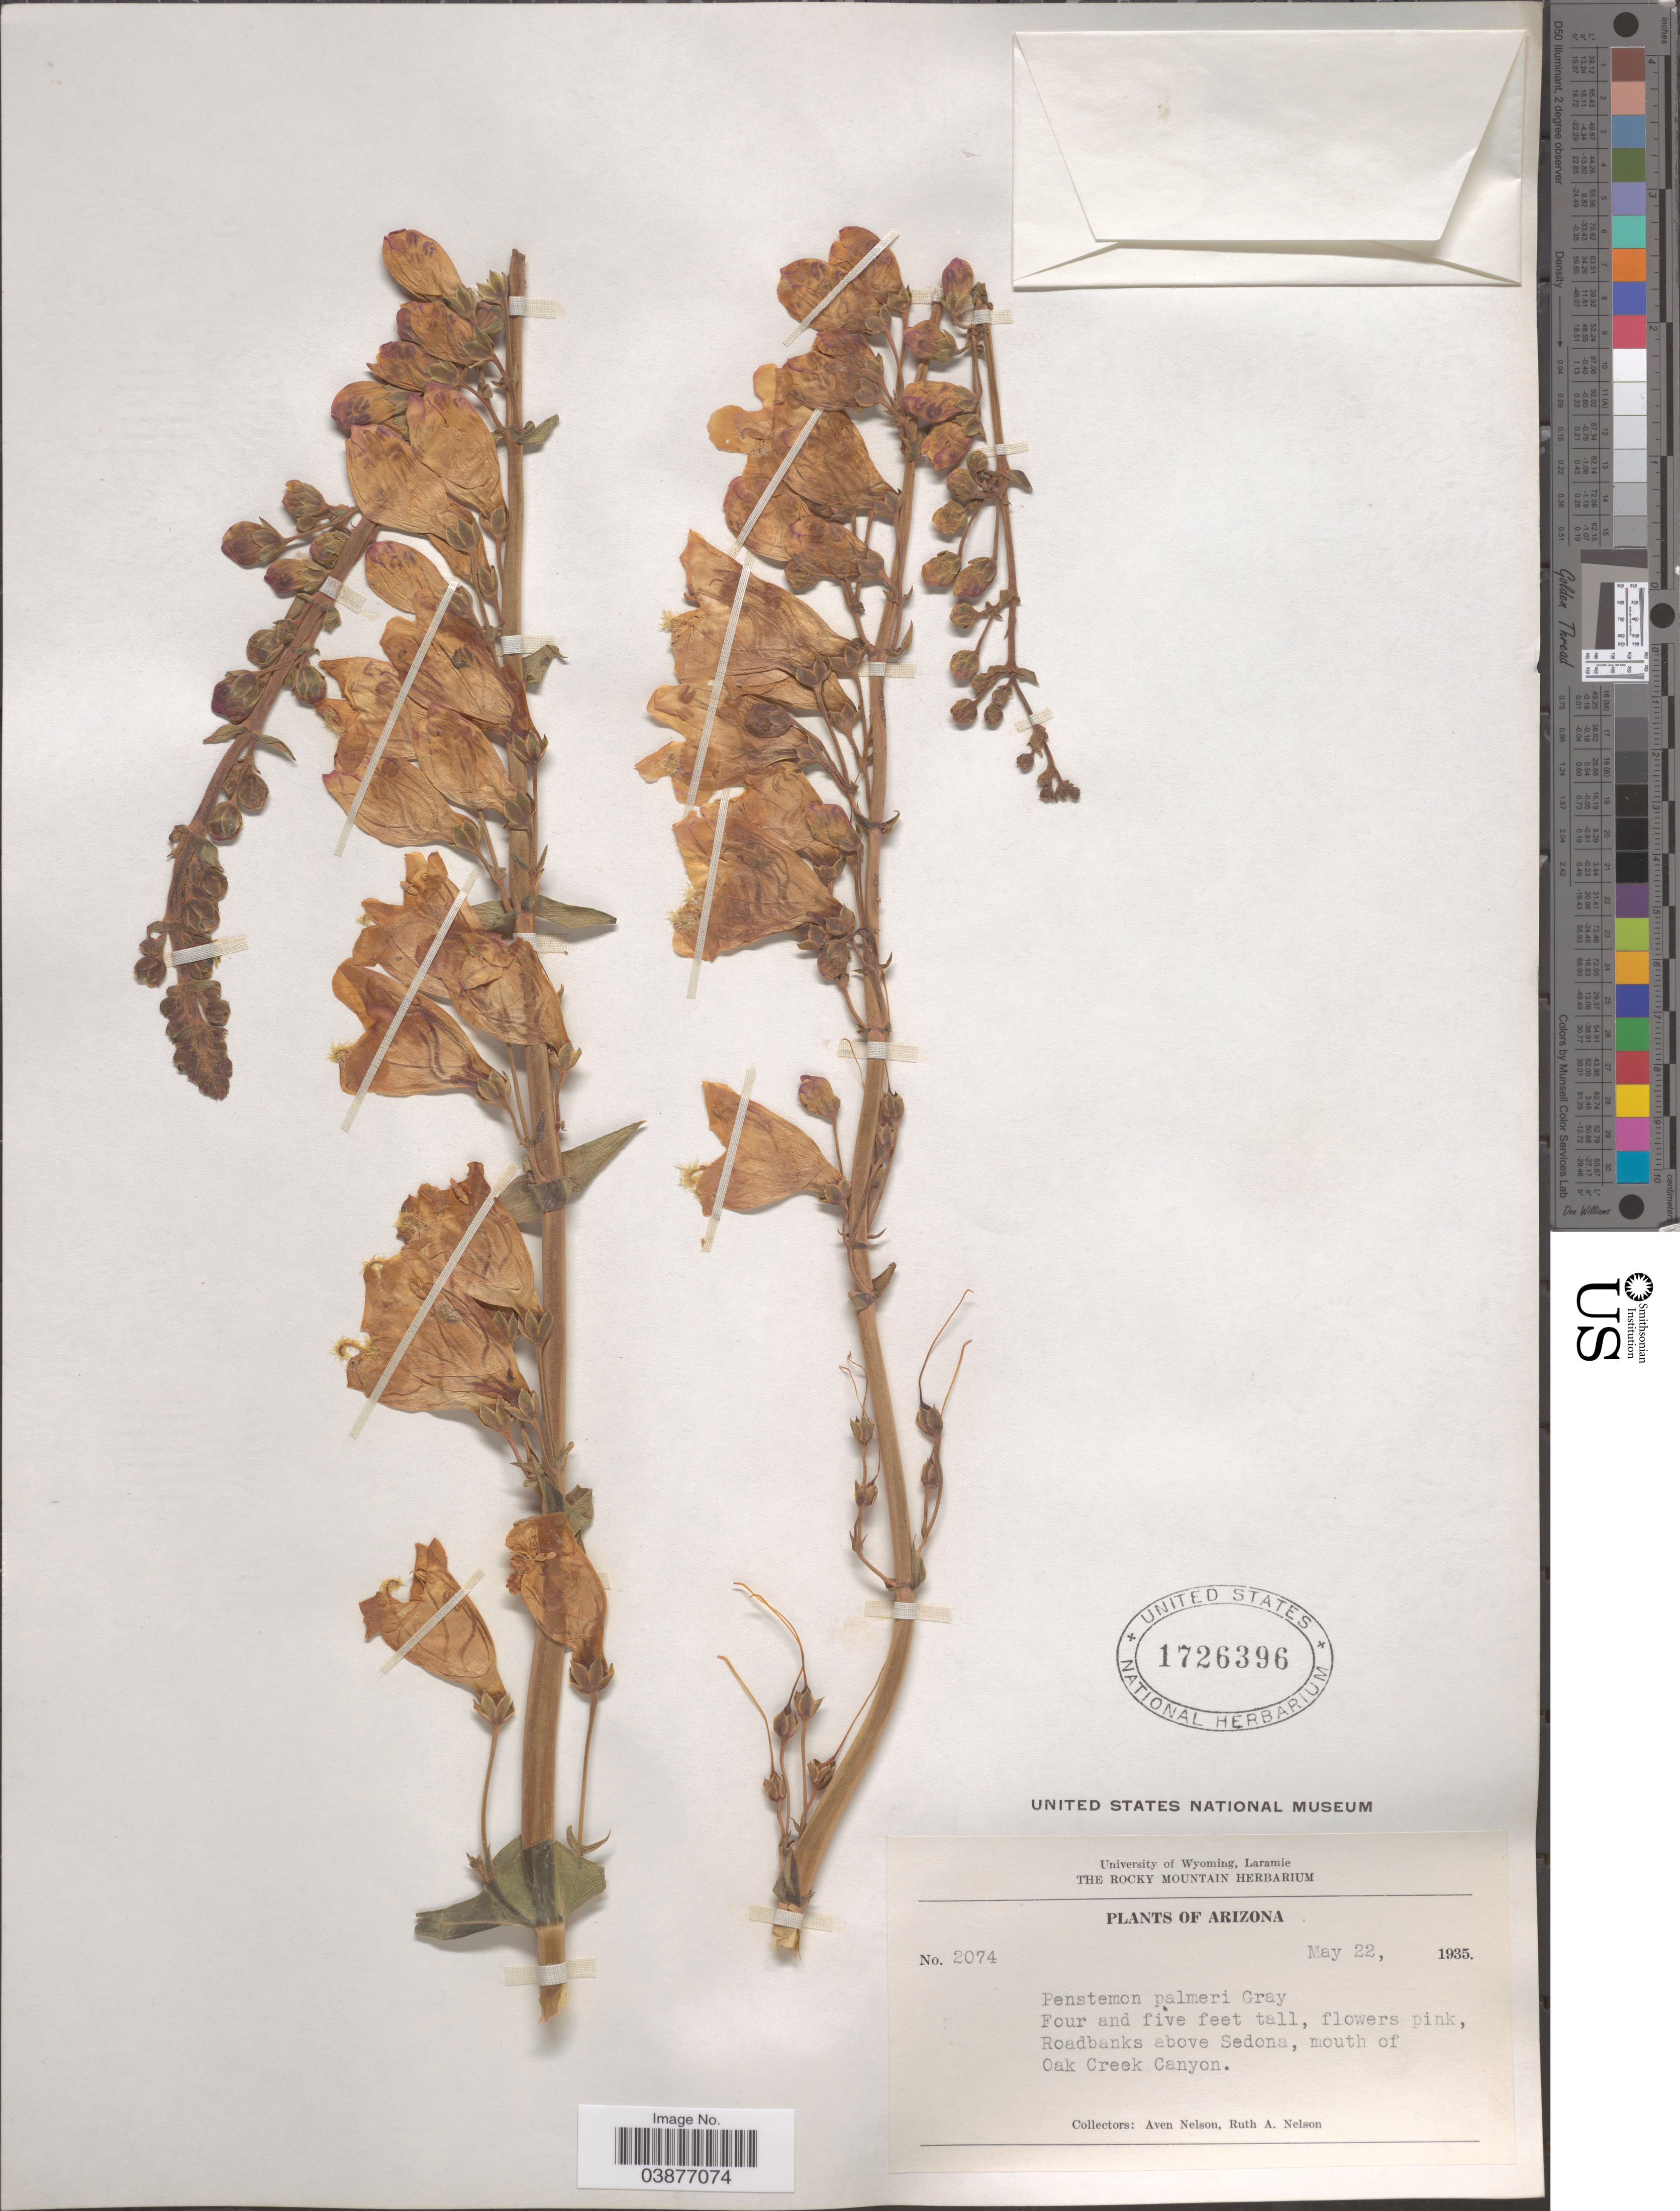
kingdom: Plantae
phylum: Tracheophyta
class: Magnoliopsida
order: Lamiales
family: Plantaginaceae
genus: Penstemon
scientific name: Penstemon palmeri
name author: A. Gray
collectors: A. Nelson & R. A. Nelson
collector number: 2074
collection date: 1935-05-22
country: United States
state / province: Arizona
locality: Roadbanks above Sedona, mouth of Oak Creek Canyon.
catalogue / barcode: US 1726396